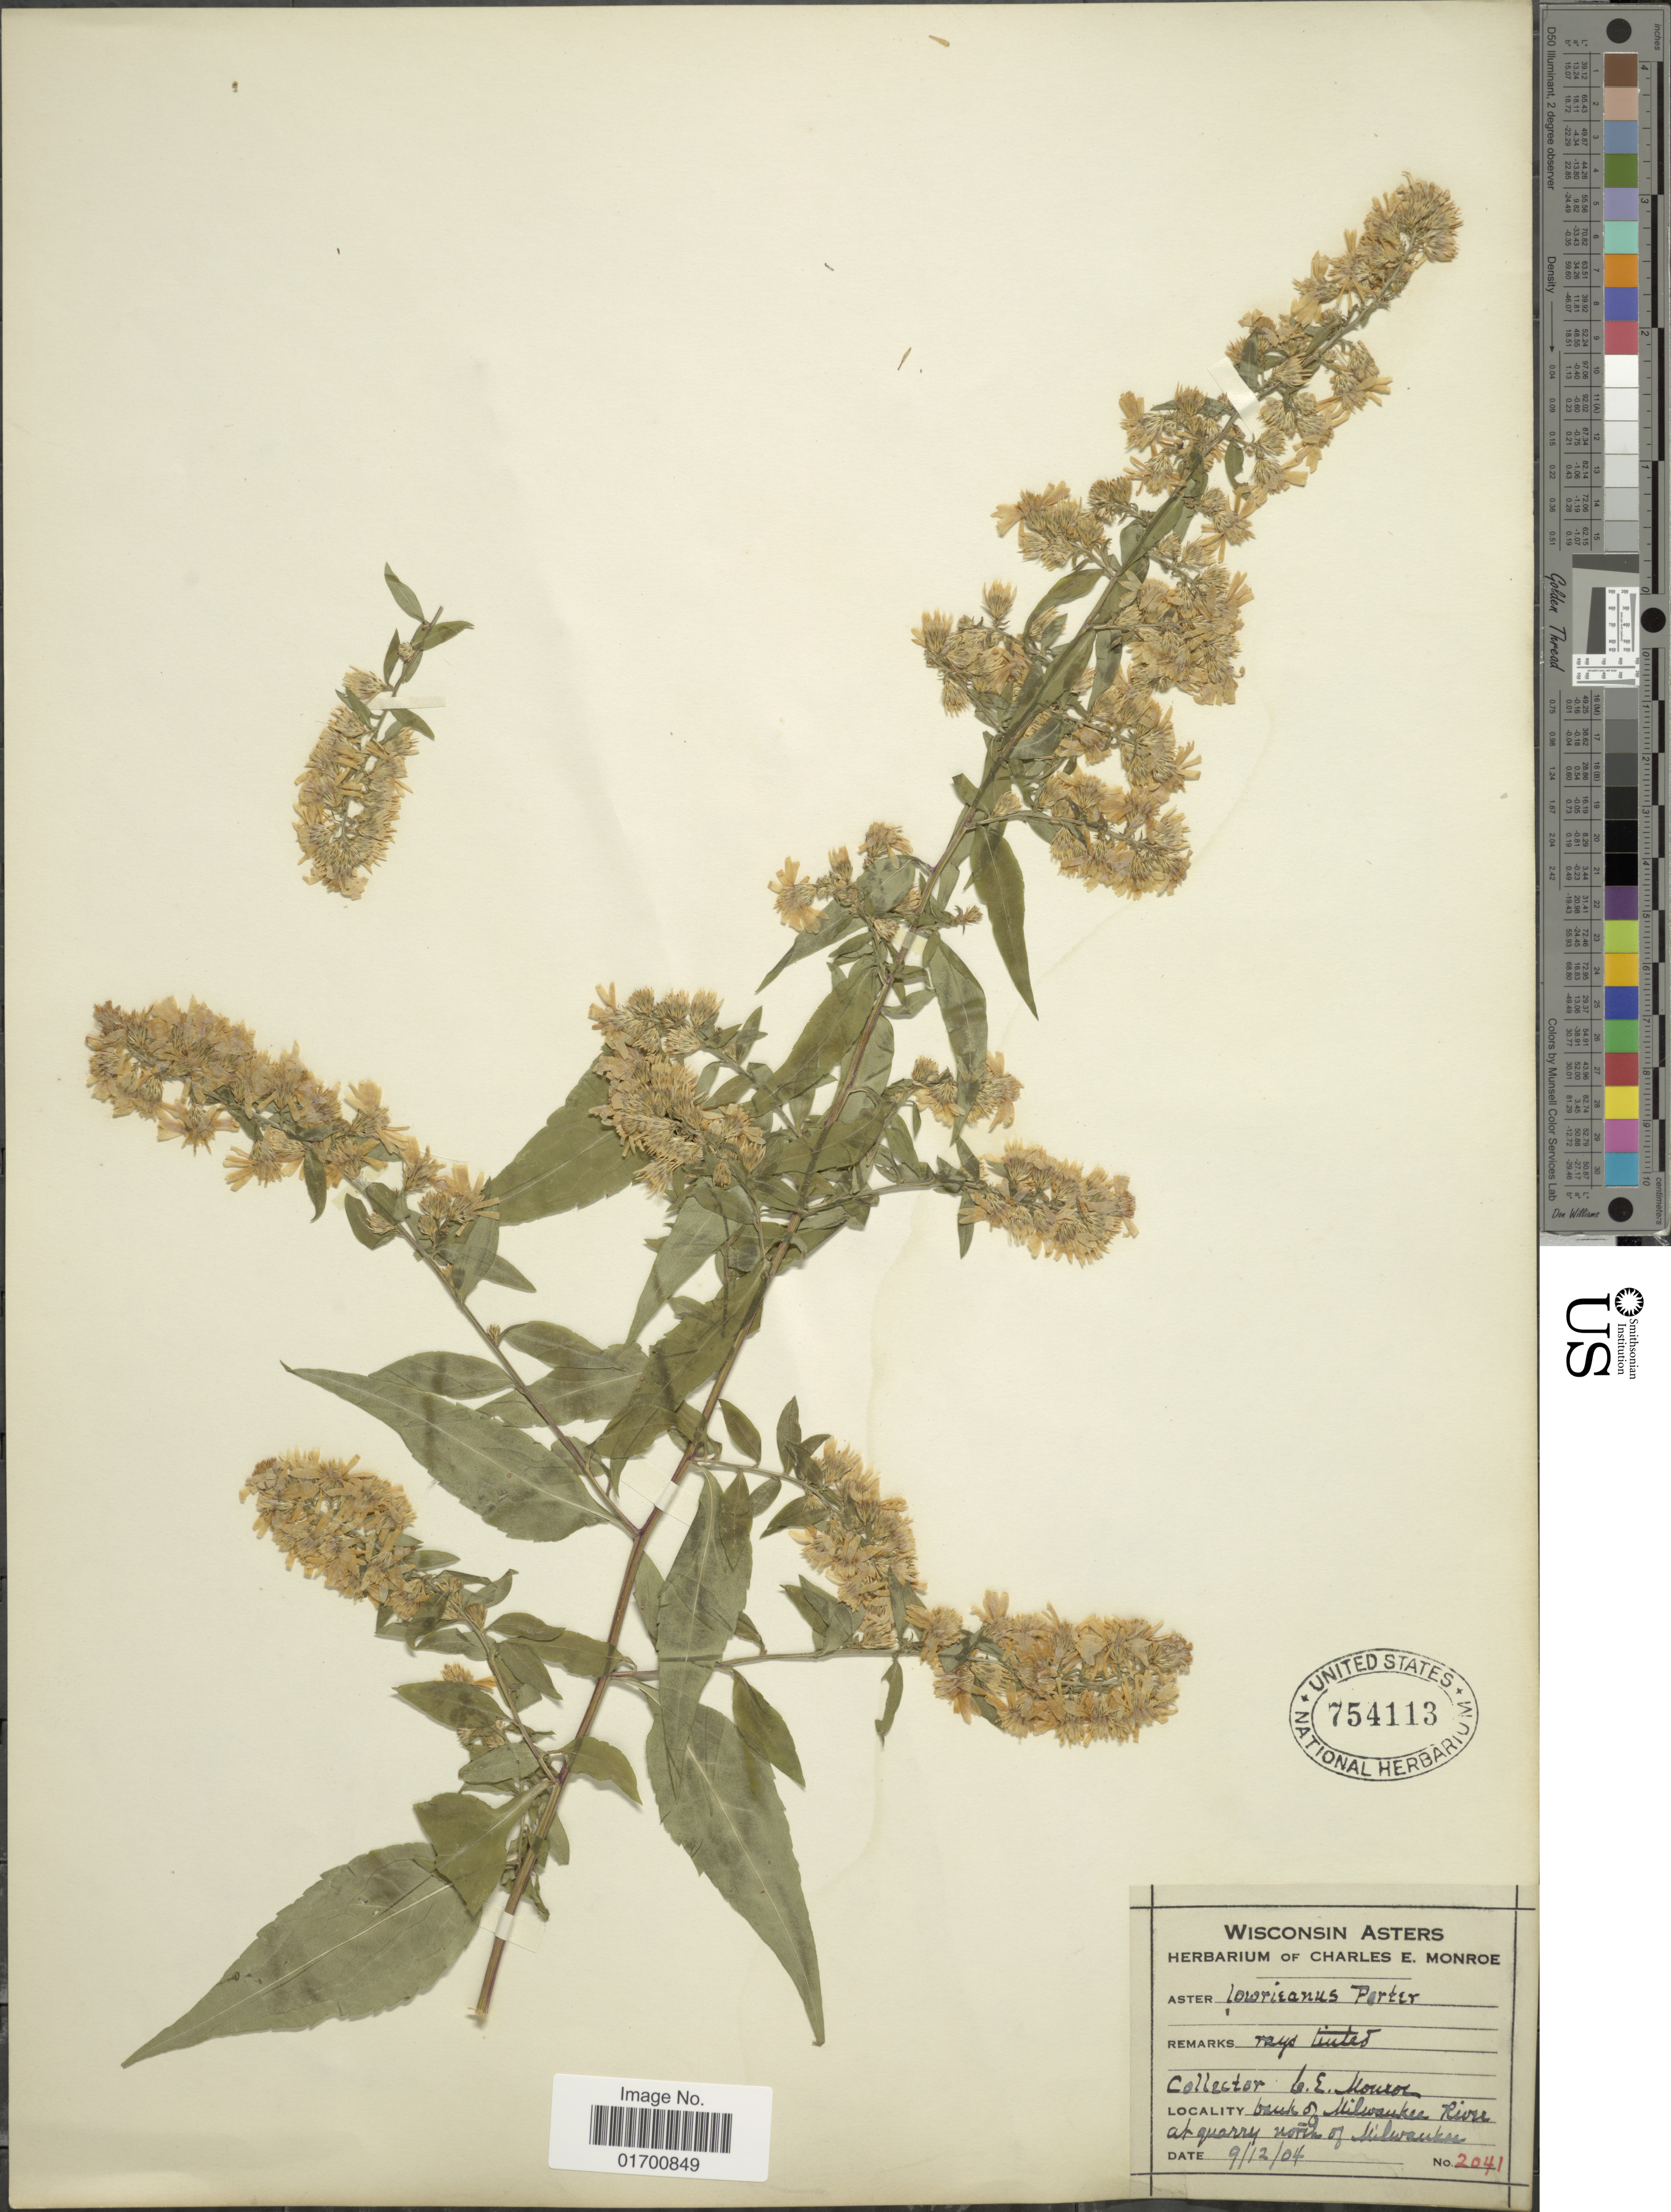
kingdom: Plantae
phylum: Tracheophyta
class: Magnoliopsida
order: Asterales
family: Asteraceae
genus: Symphyotrichum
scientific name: Symphyotrichum lowrieanum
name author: (Porter) G.L. Nesom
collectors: C. Monroe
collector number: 2041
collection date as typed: Transcribed d/m/y: 12/9/4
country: United States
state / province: Wisconsin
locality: Bank of Milwaulkee River, at quarry north of Milwaukee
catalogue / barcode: US 754113